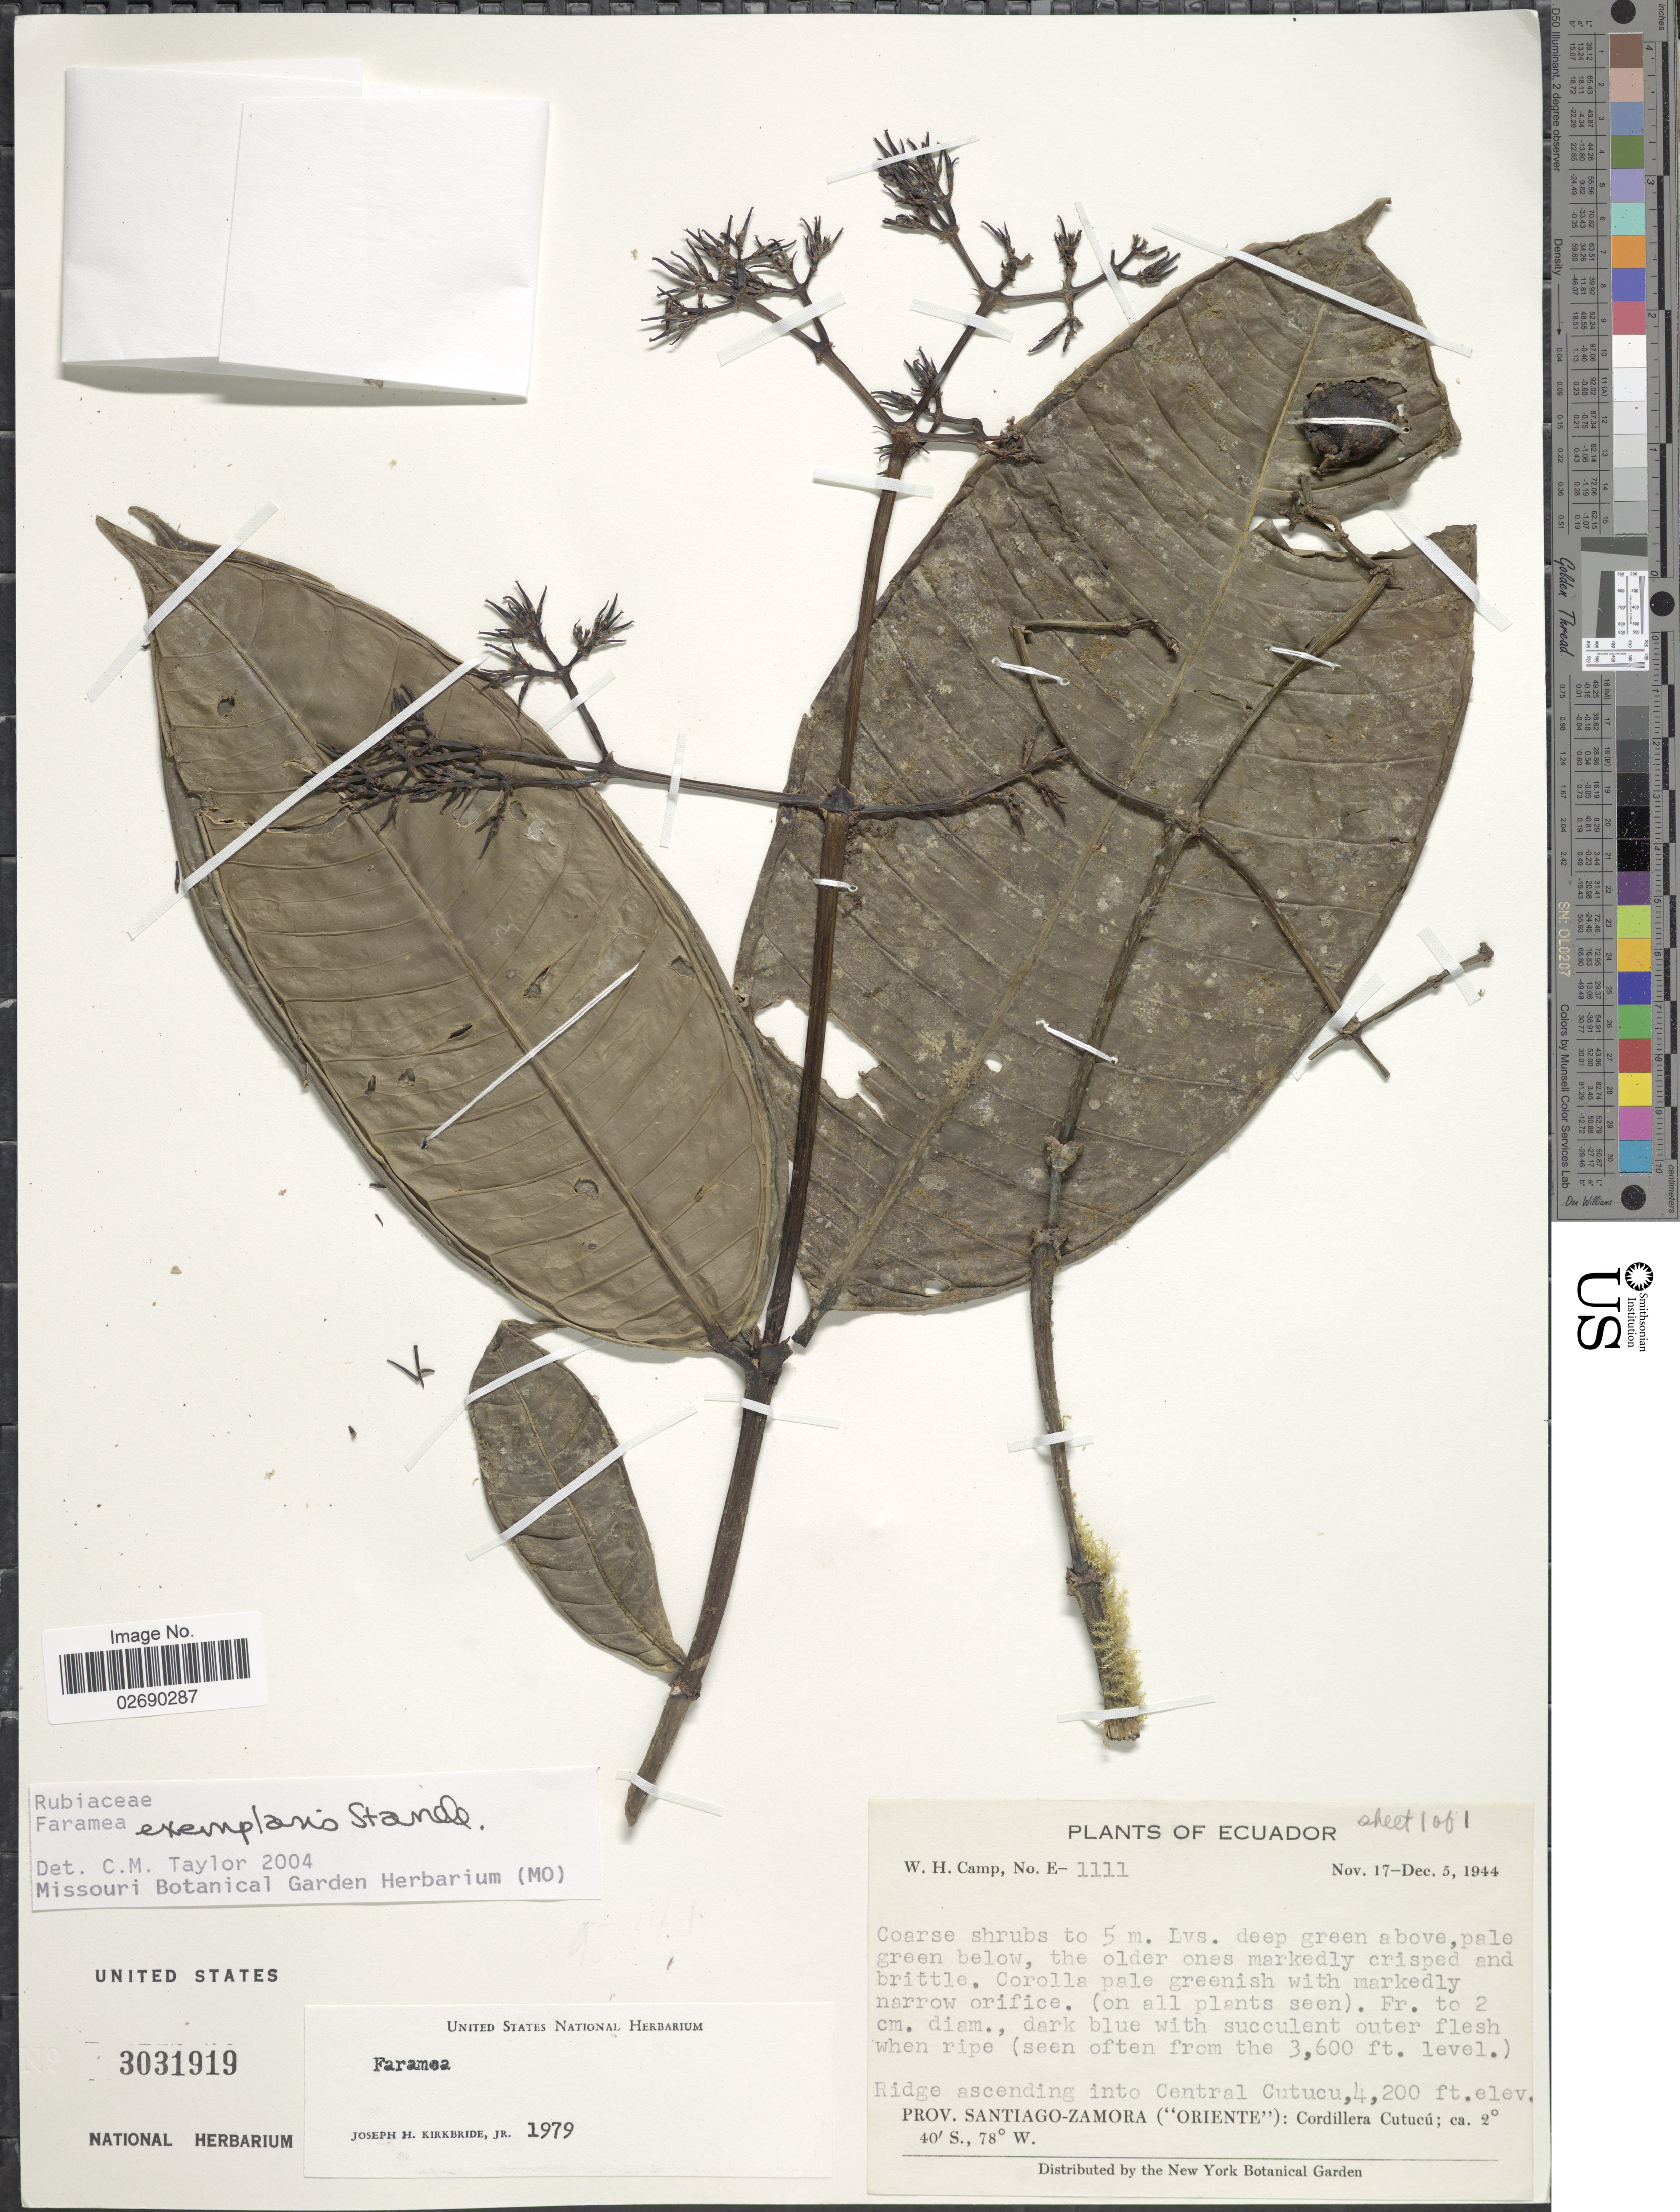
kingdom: Plantae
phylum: Tracheophyta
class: Magnoliopsida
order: Gentianales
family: Rubiaceae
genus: Faramea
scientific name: Faramea exemplaris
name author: Standl.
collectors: W. H. Camp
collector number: E-1111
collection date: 1944-11-17/1944-12-15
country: Ecuador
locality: Ridge ascending into Central Cutucu, Prov. Santiago-Zamora ('Oriente'): Cordillera Cutucú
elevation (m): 1280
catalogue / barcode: US 3031919